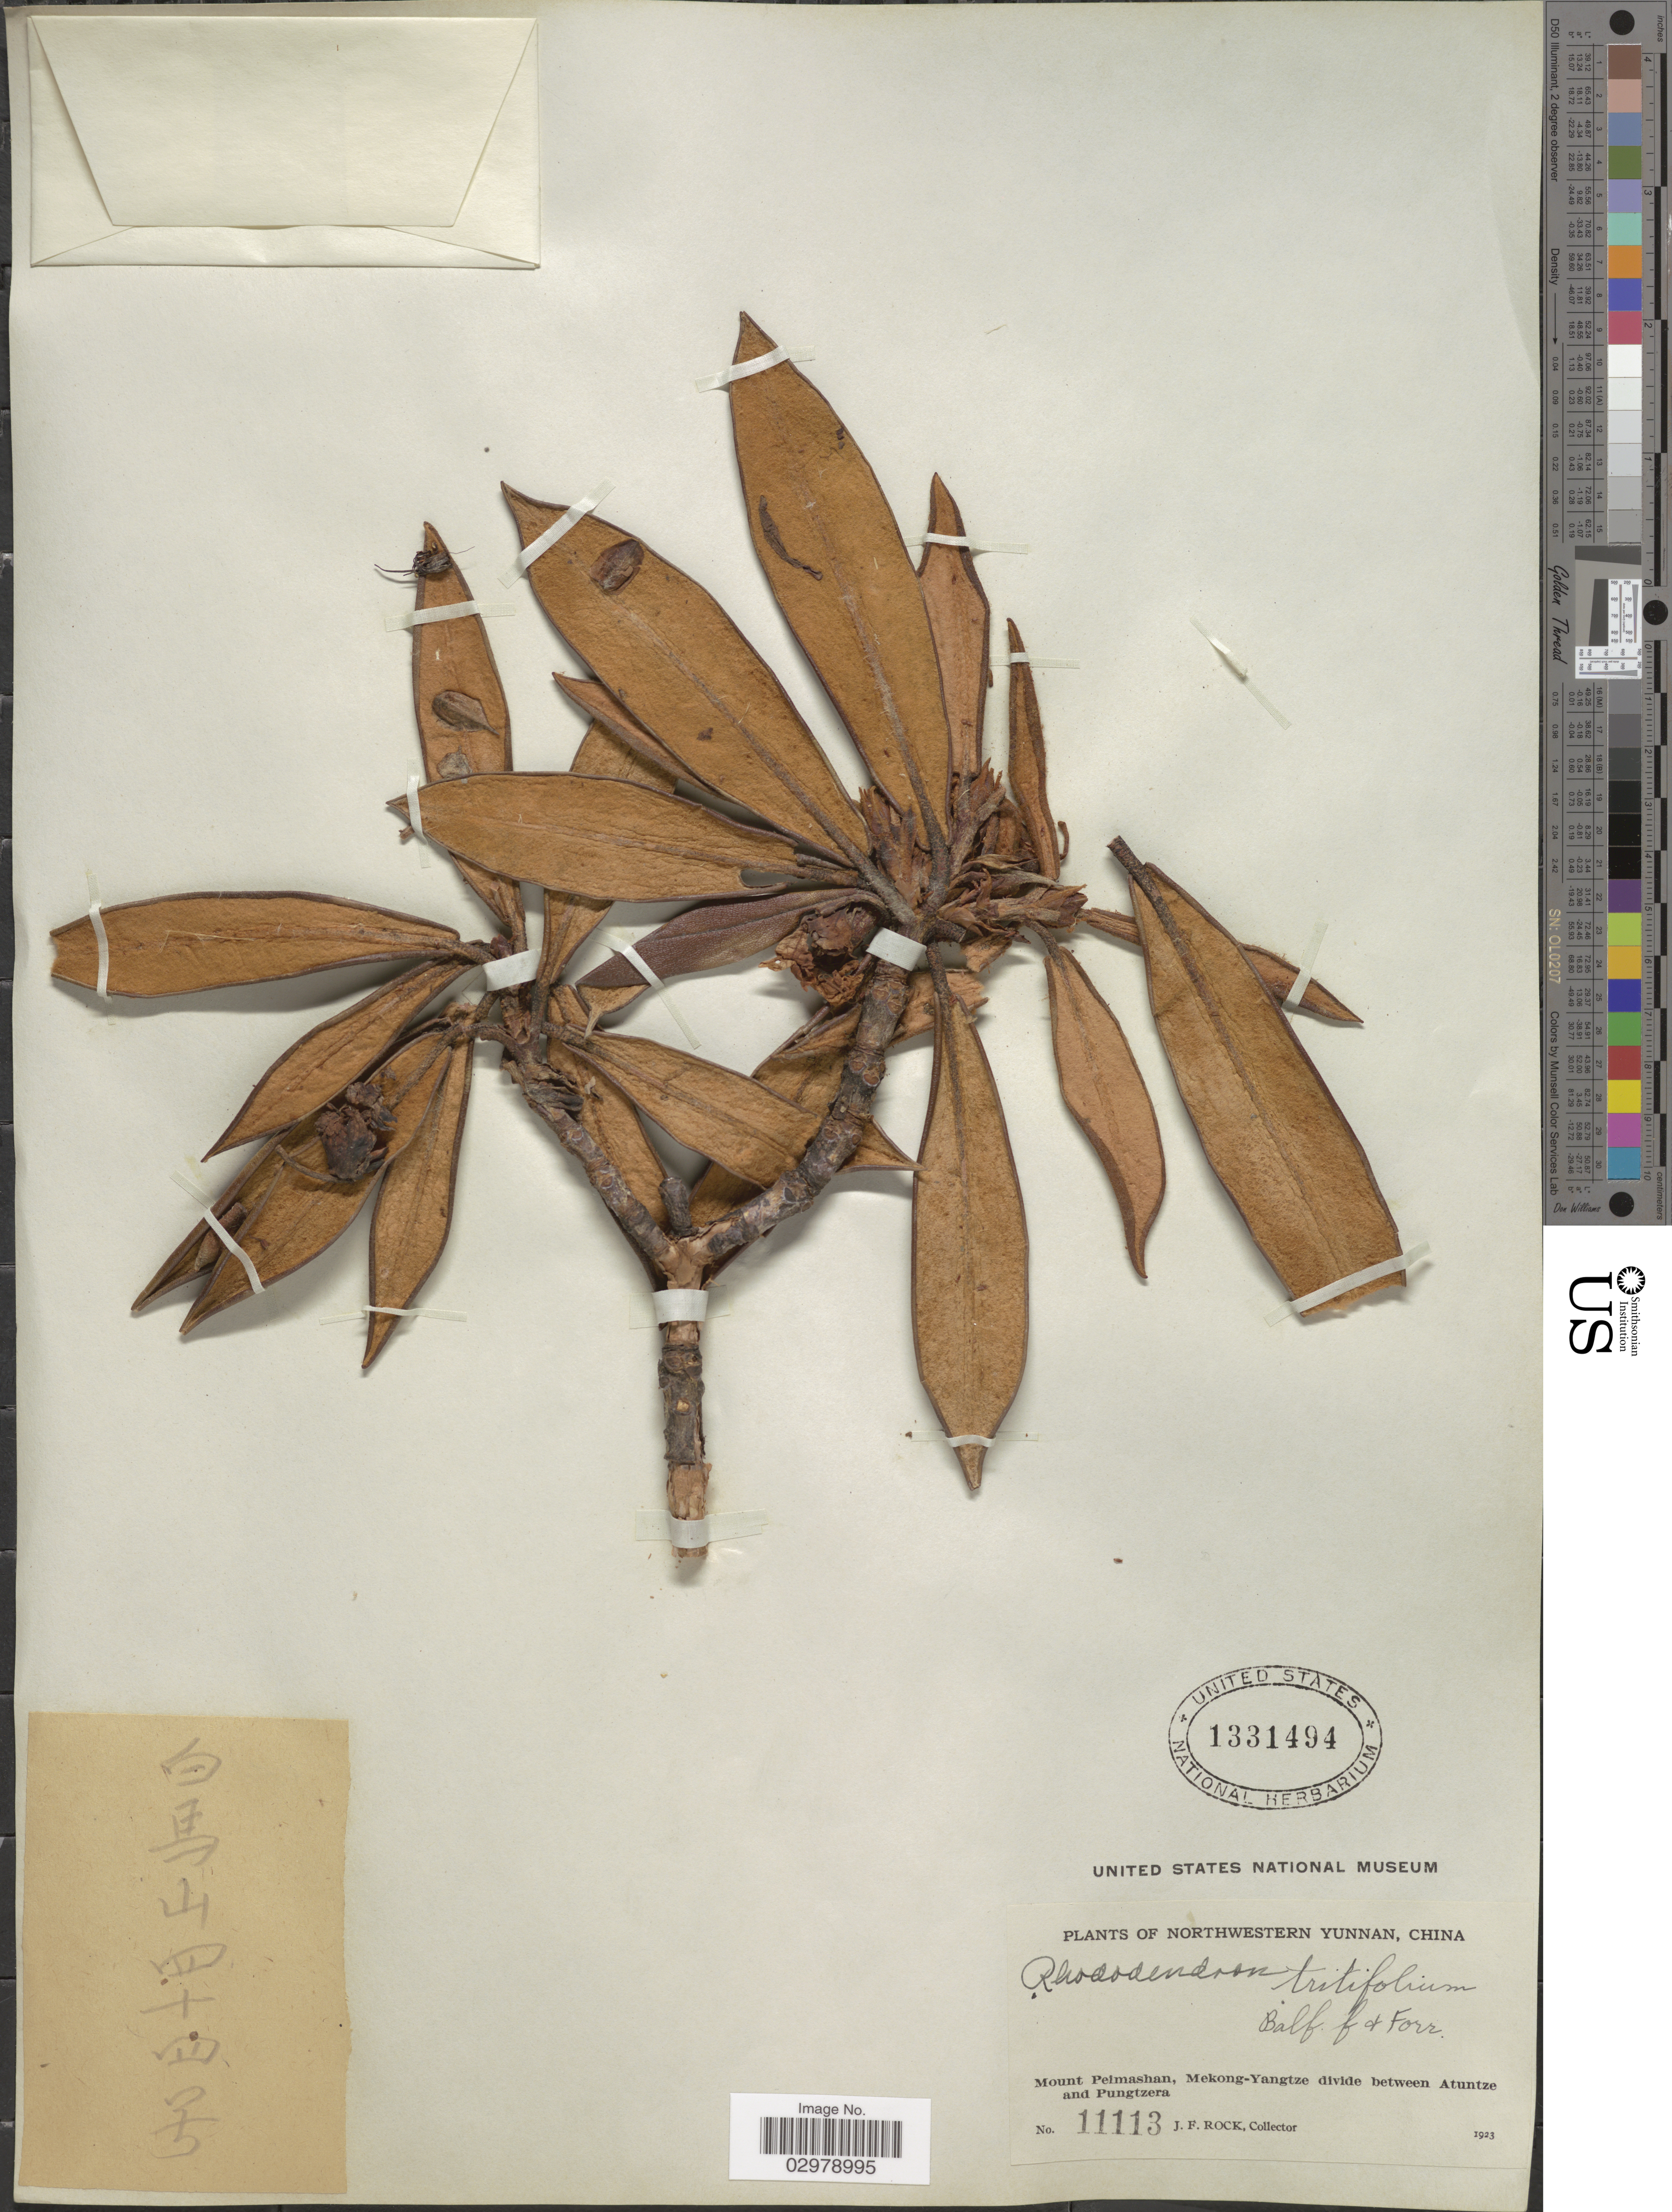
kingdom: Plantae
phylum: Tracheophyta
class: Magnoliopsida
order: Ericales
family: Ericaceae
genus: Rhododendron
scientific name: Rhododendron tritifolium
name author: Balf. f. & Forrest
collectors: J. Rock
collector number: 11113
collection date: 1923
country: China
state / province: Yunnan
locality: Northwestern Yunnan. Mount Peimashan, Mekong-Yangtze divide between Atuntze and Pungtzera.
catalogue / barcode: US 1331494